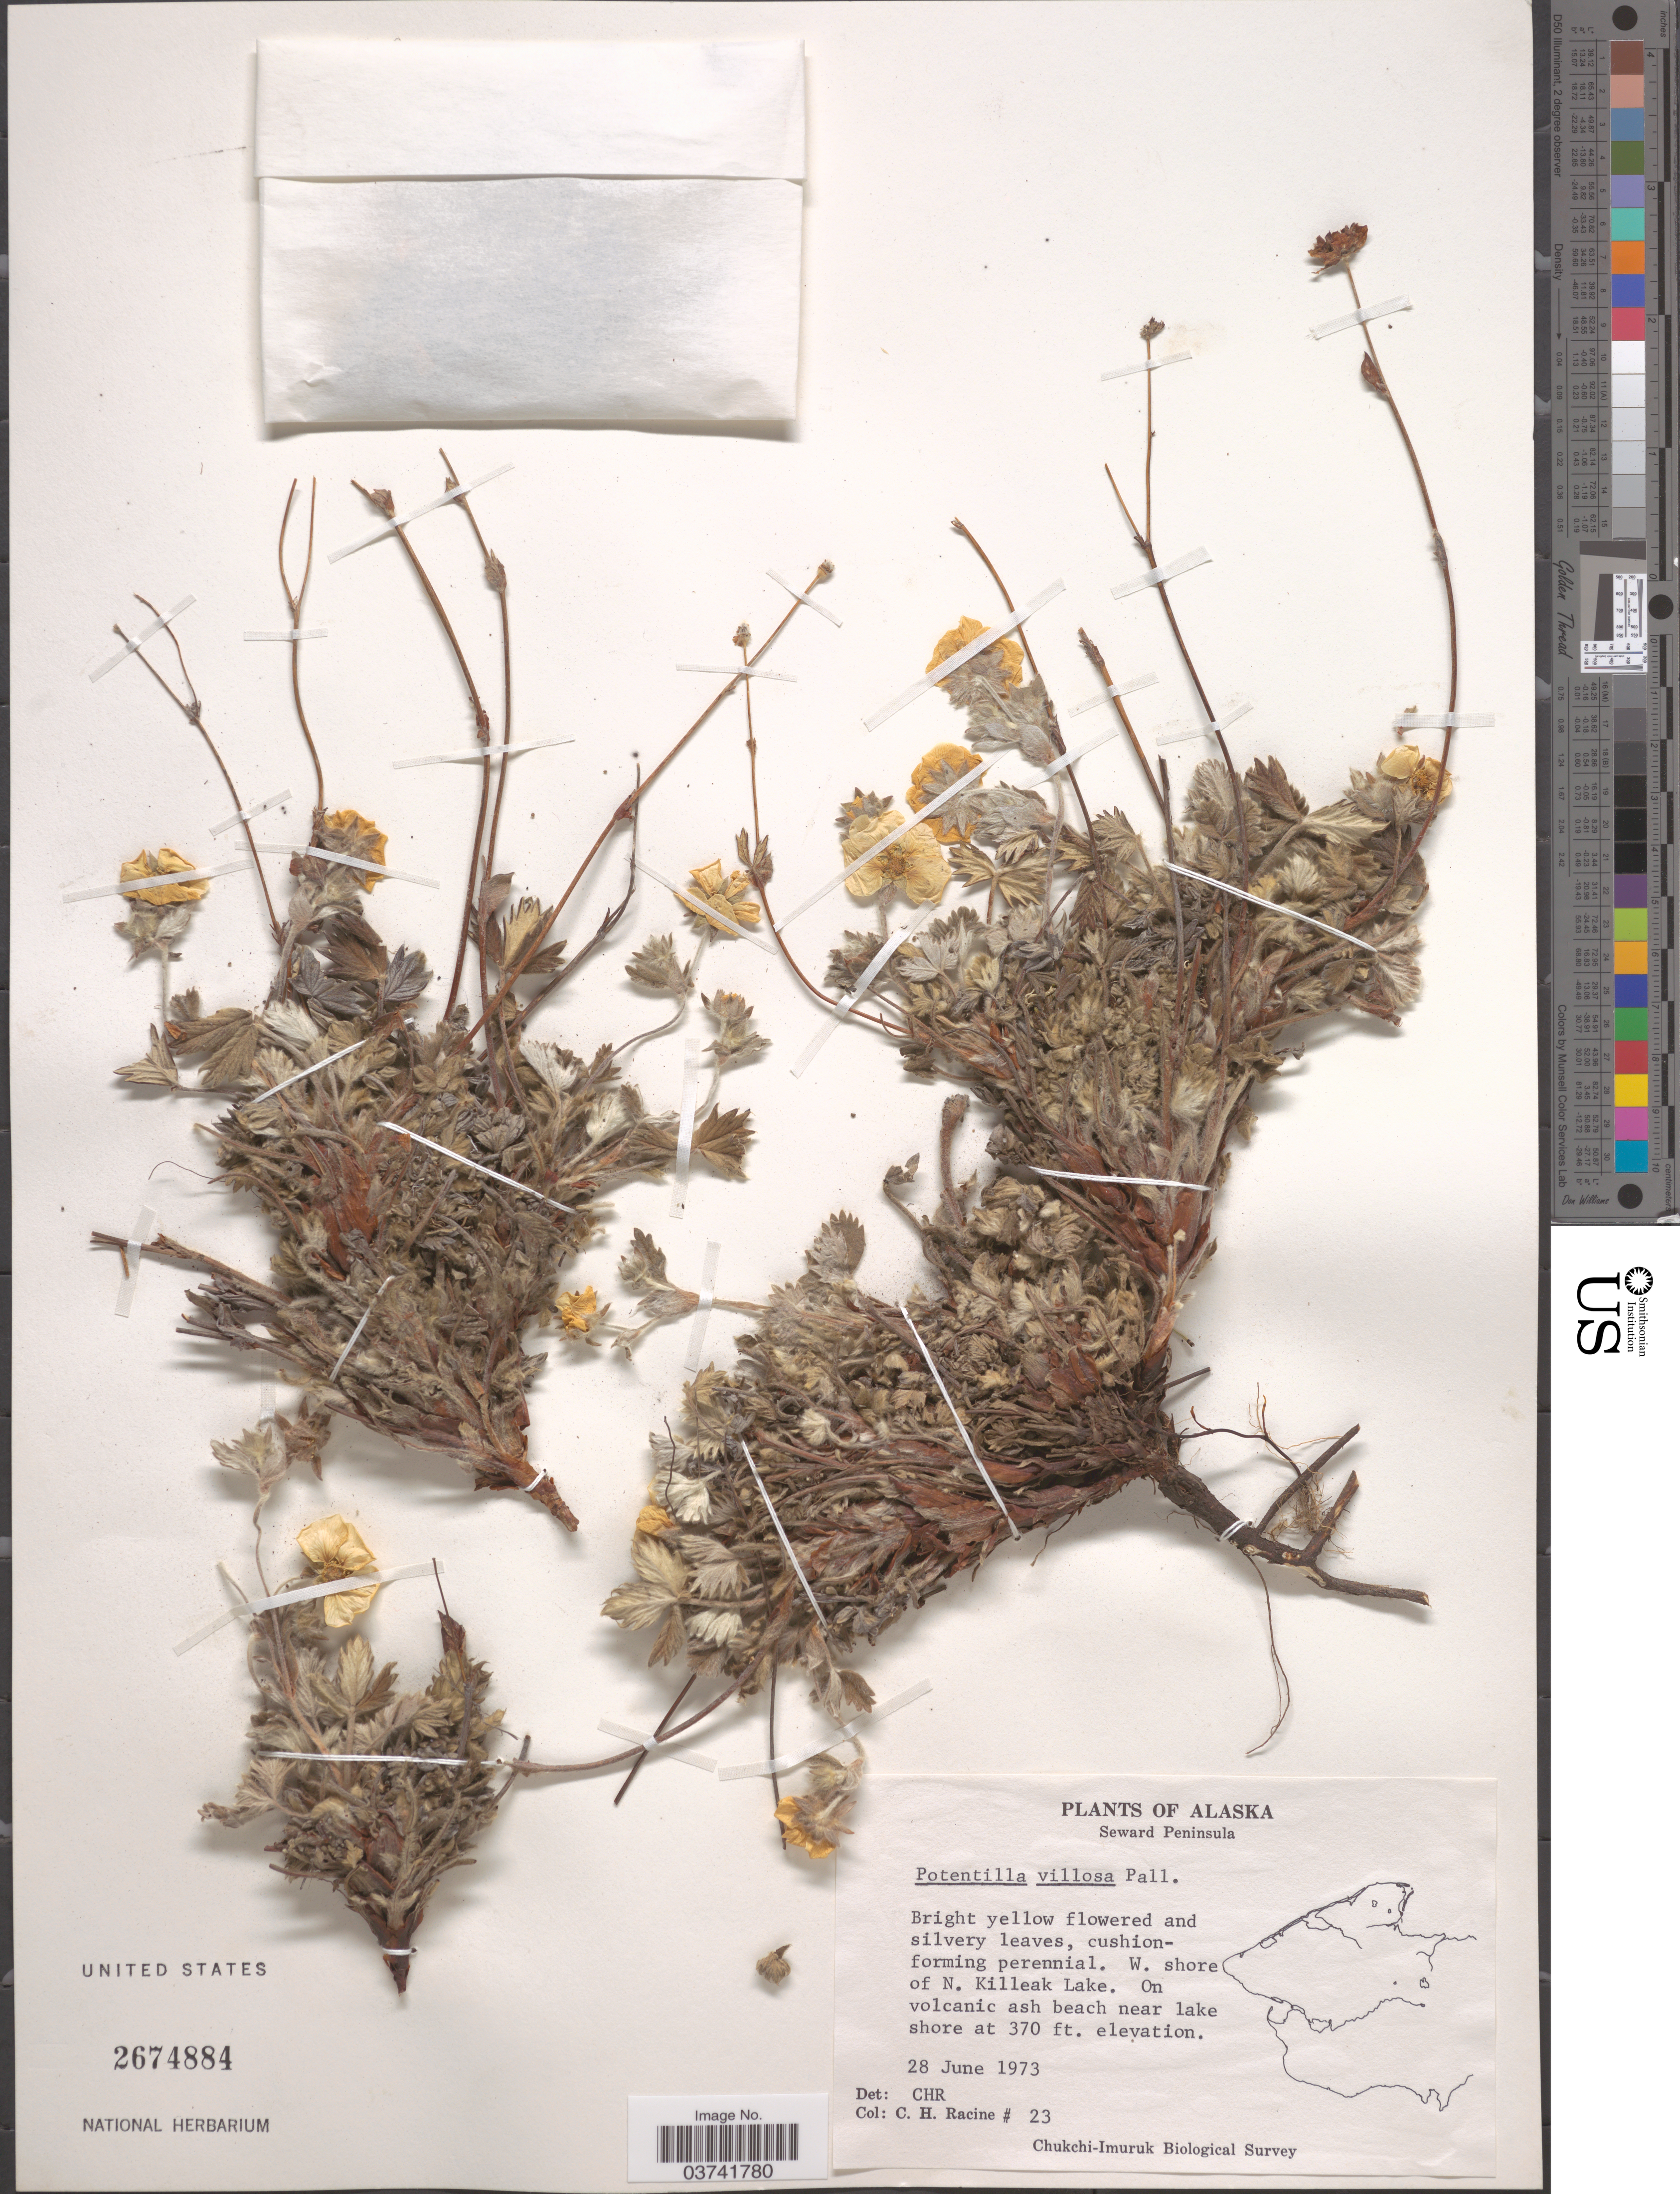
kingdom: Plantae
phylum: Tracheophyta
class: Magnoliopsida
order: Rosales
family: Rosaceae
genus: Potentilla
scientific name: Potentilla villosa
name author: Pall. ex Pursh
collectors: C. Racine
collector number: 23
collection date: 1973-06-28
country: United States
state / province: Alaska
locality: Seward Peninsula. W. shore of N. Killeak Lake.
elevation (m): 113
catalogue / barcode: US 2674884